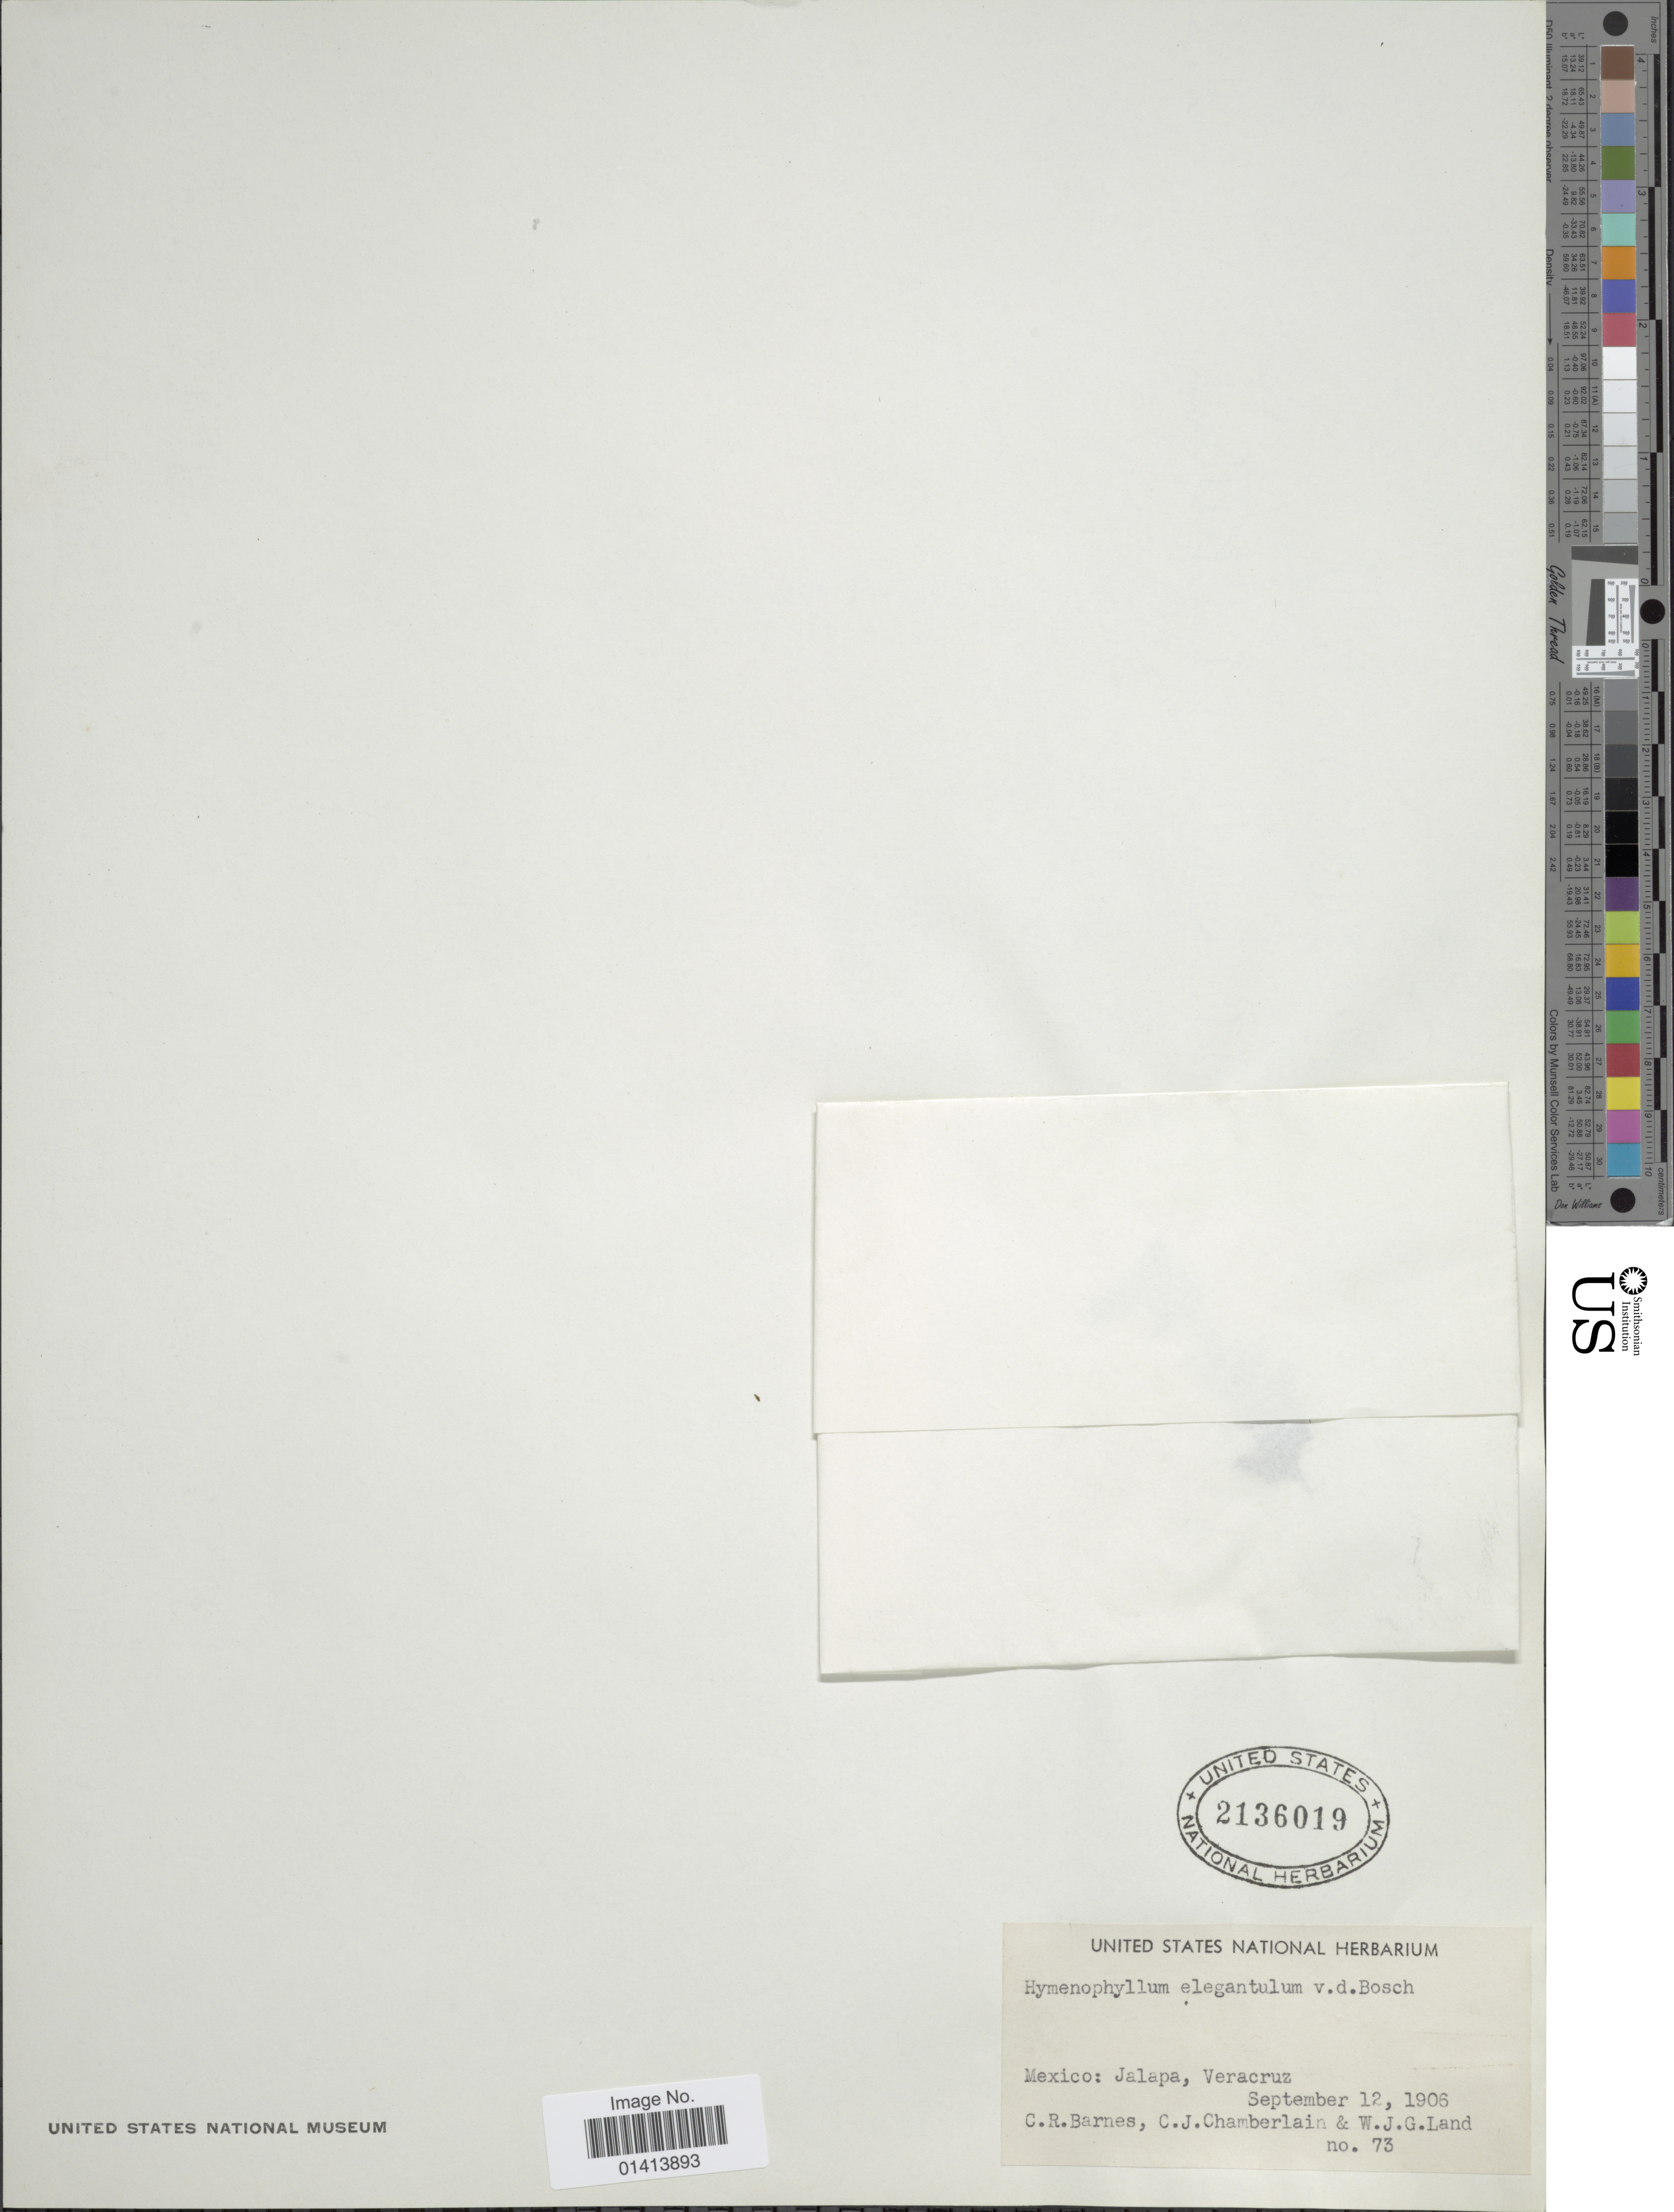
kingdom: Plantae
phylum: Tracheophyta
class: Polypodiopsida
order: Hymenophyllales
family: Hymenophyllaceae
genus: Hymenophyllum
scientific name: Hymenophyllum elegantulum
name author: Bosch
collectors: C. R. Barnes, C. Chamberlain & W. J. G. Land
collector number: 73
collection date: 1906-09-12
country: Guatemala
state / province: Jalapa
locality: Veracruz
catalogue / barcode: US 2136019